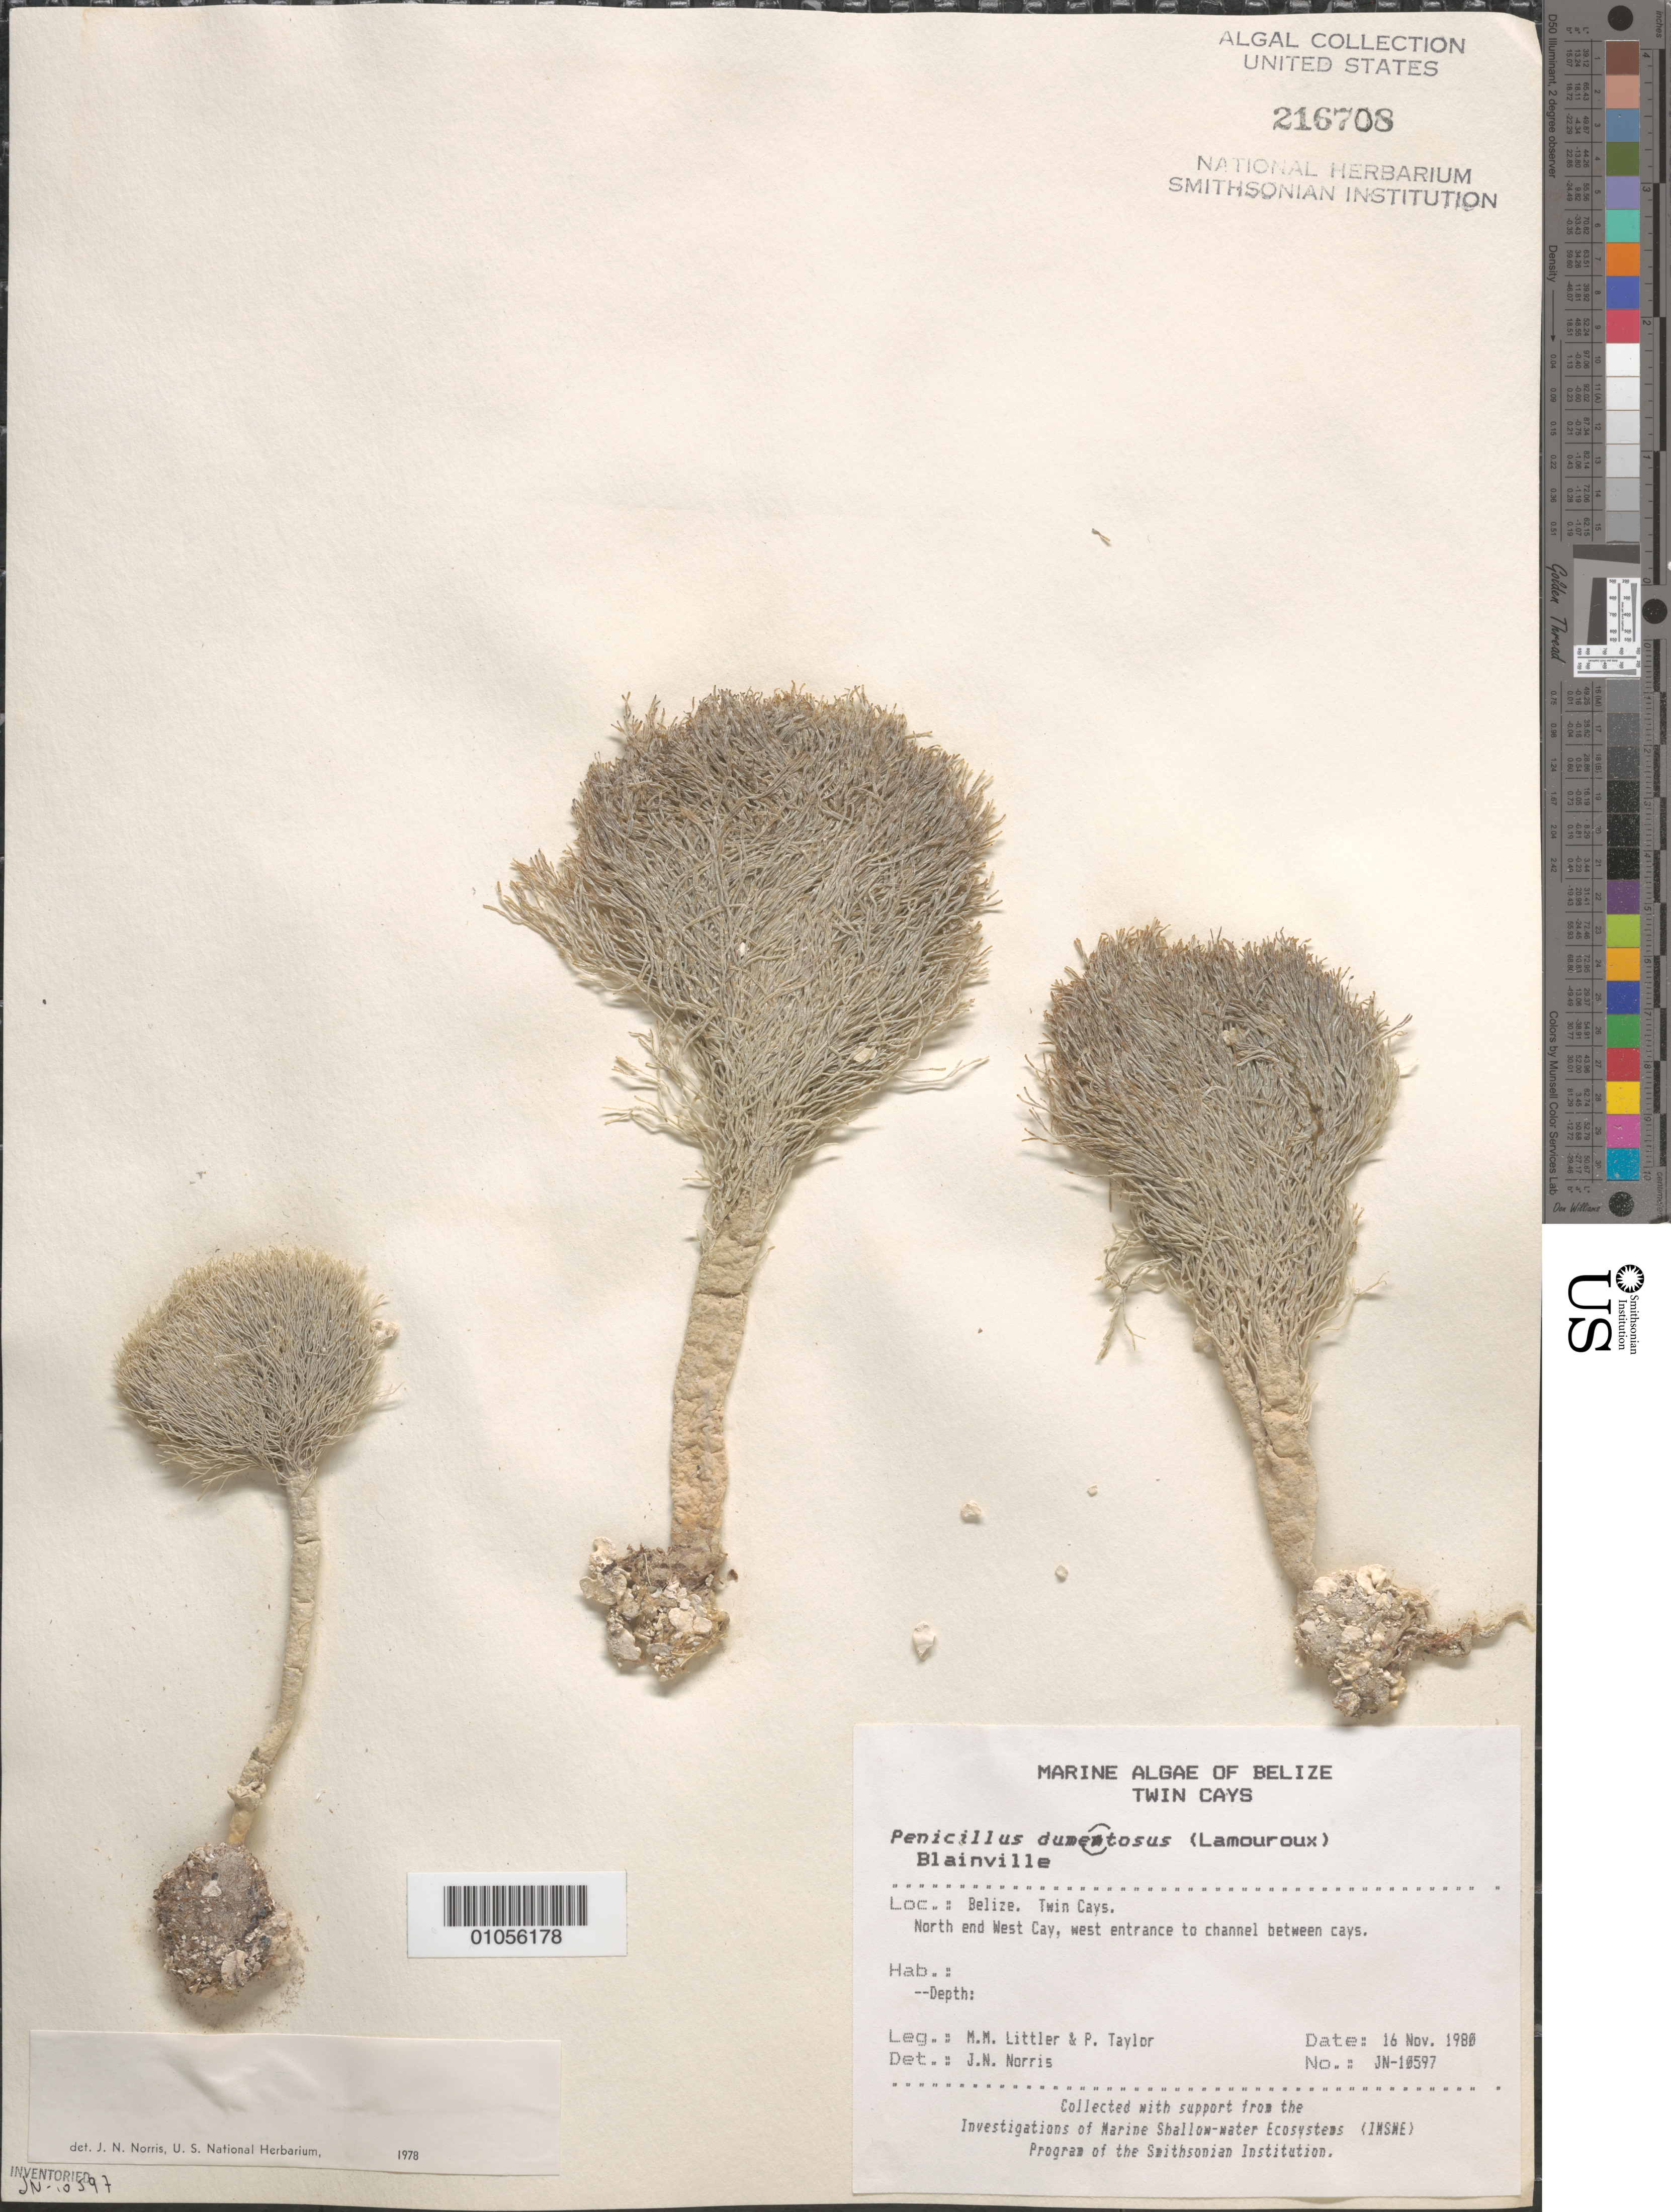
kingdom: Plantae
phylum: Chlorophyta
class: Ulvophyceae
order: Bryopsidales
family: Udoteaceae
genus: Penicillus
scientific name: Penicillus dumetosus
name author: (J.V.Lamouroux) Blainville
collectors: M. M. Littler & P. R. Taylor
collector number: JN-10597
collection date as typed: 16 Nov 1980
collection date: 1980-11-16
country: Belize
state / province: Stann Creek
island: West Cay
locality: North end of West Cay, west entrance to channel between cays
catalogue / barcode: US 216708